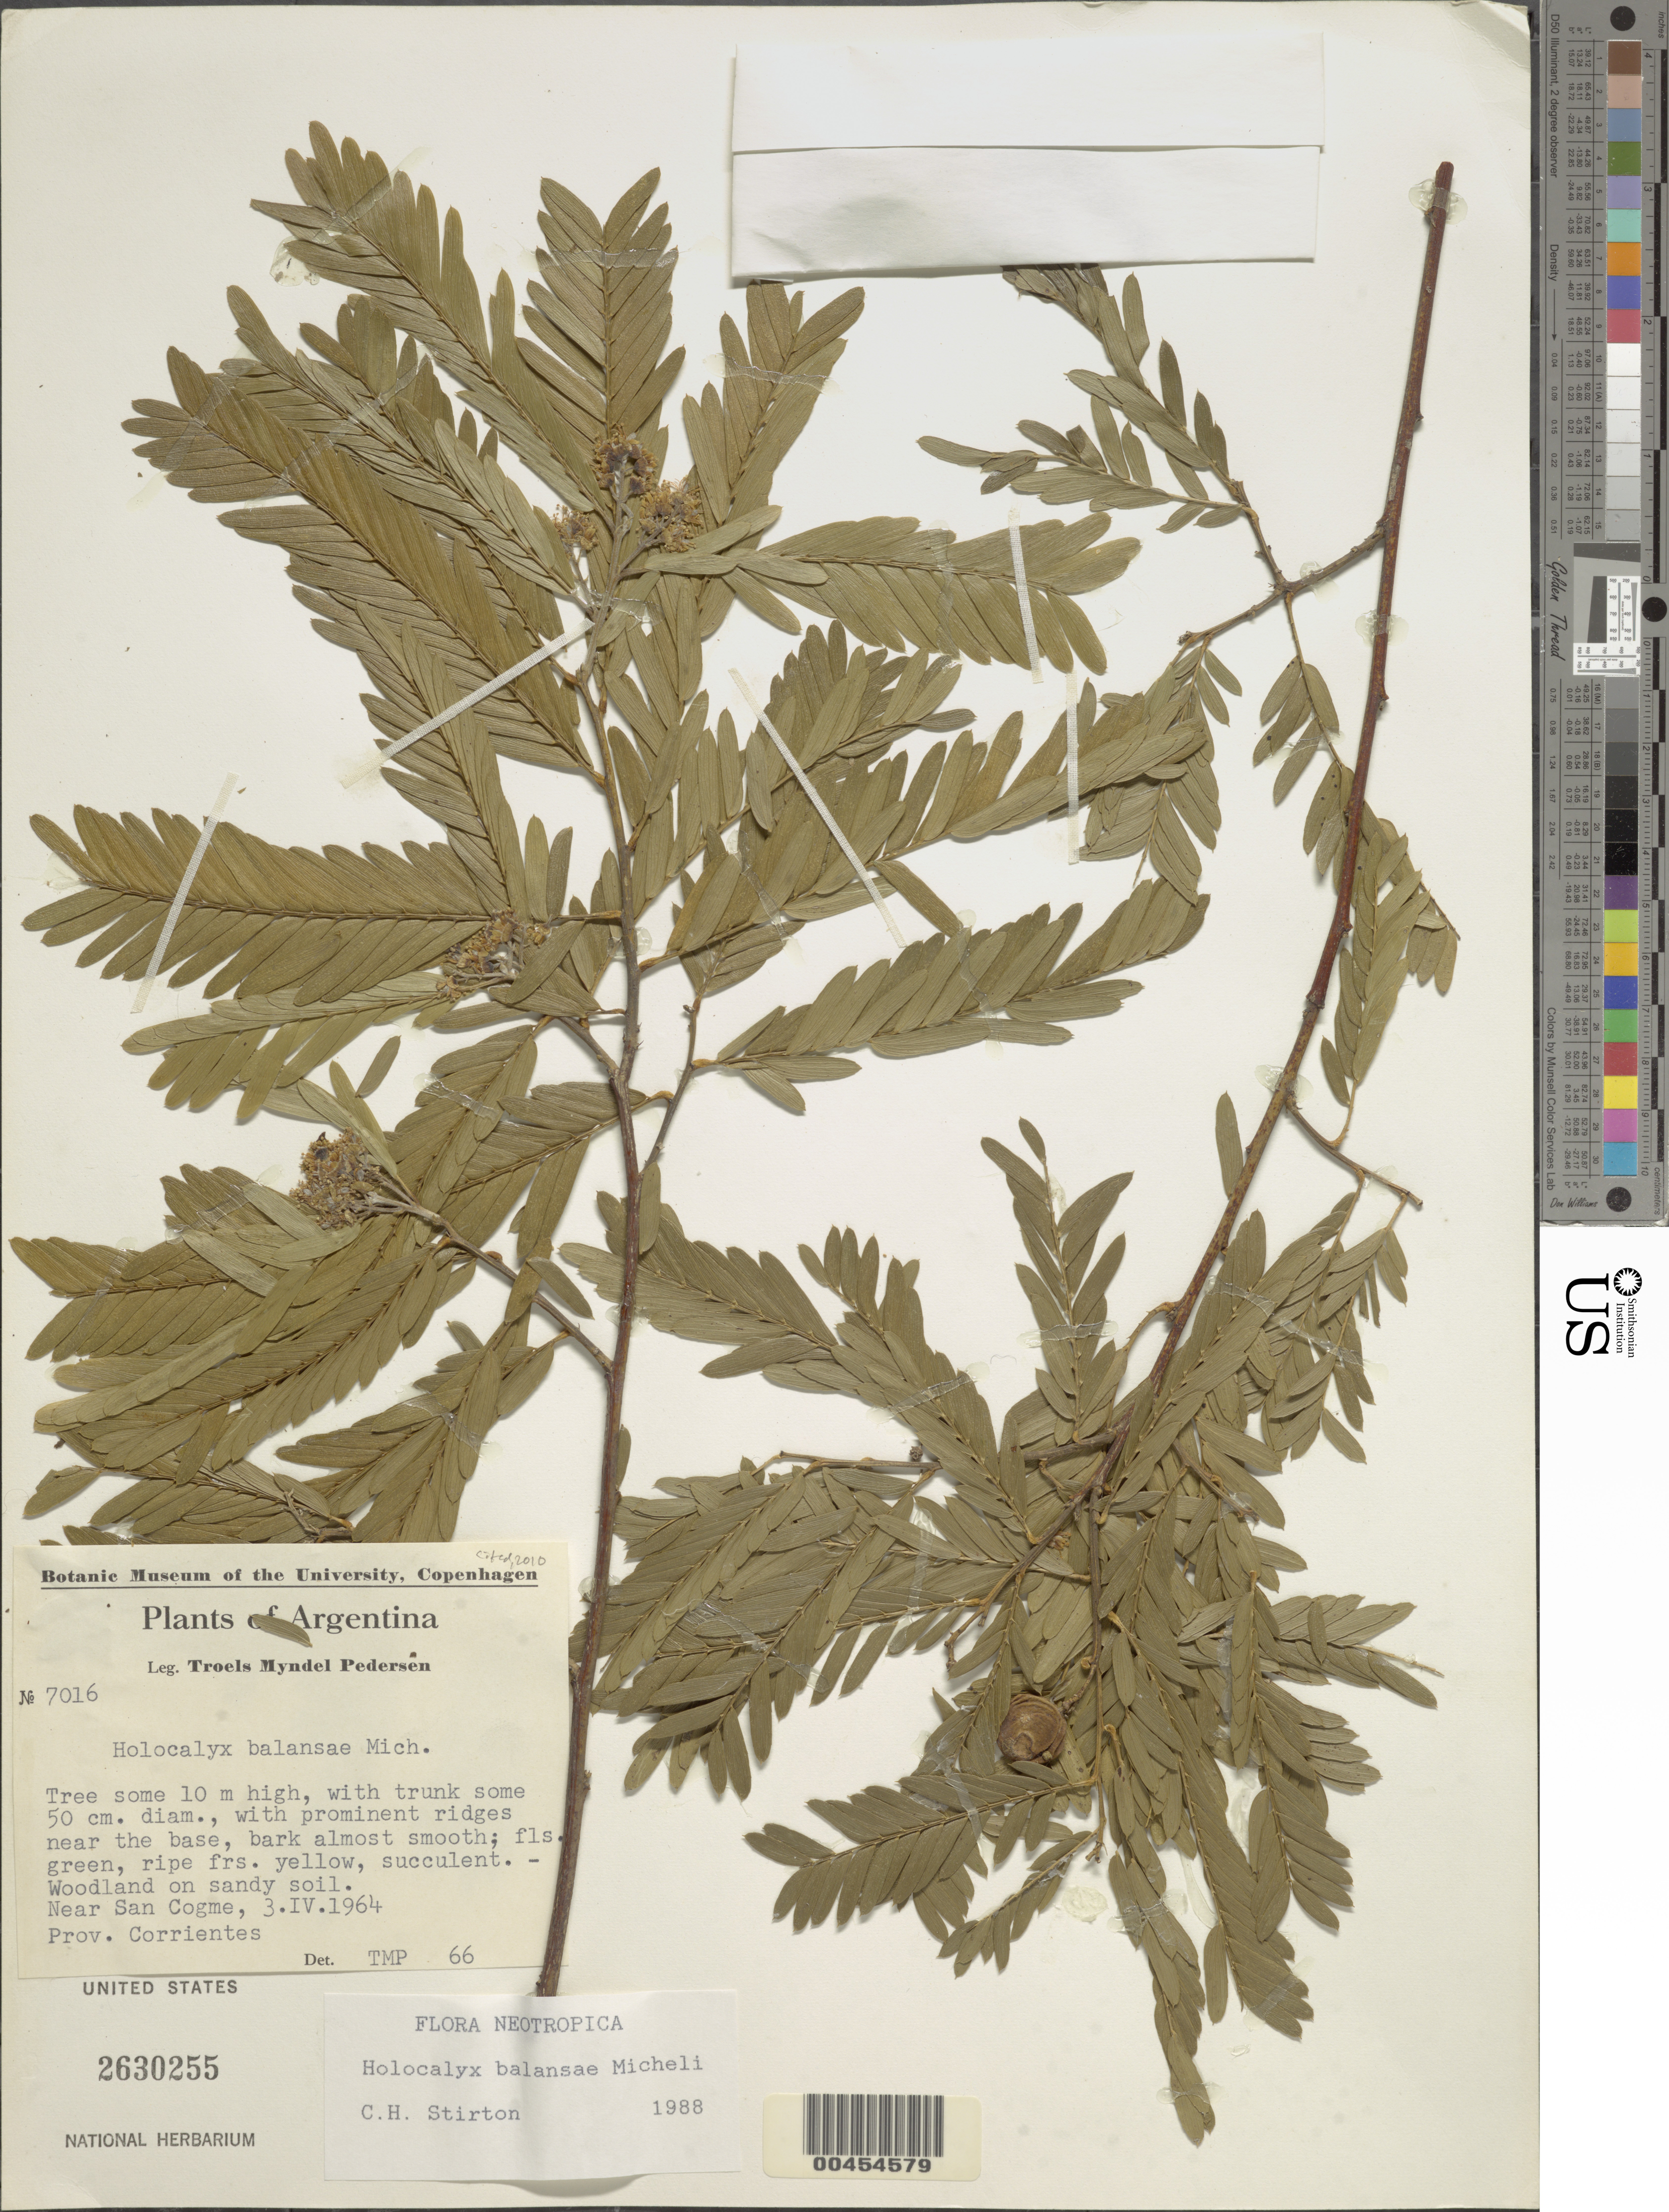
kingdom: Plantae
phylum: Tracheophyta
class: Magnoliopsida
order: Fabales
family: Fabaceae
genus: Holocalyx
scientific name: Holocalyx balansae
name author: Micheli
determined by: Stirton, Charles H.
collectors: T. M. Pedersen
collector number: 7016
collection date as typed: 03 Apr 1964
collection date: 1964-04-03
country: Argentina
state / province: Corrientes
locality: San Cosme, near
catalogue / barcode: US 2630255